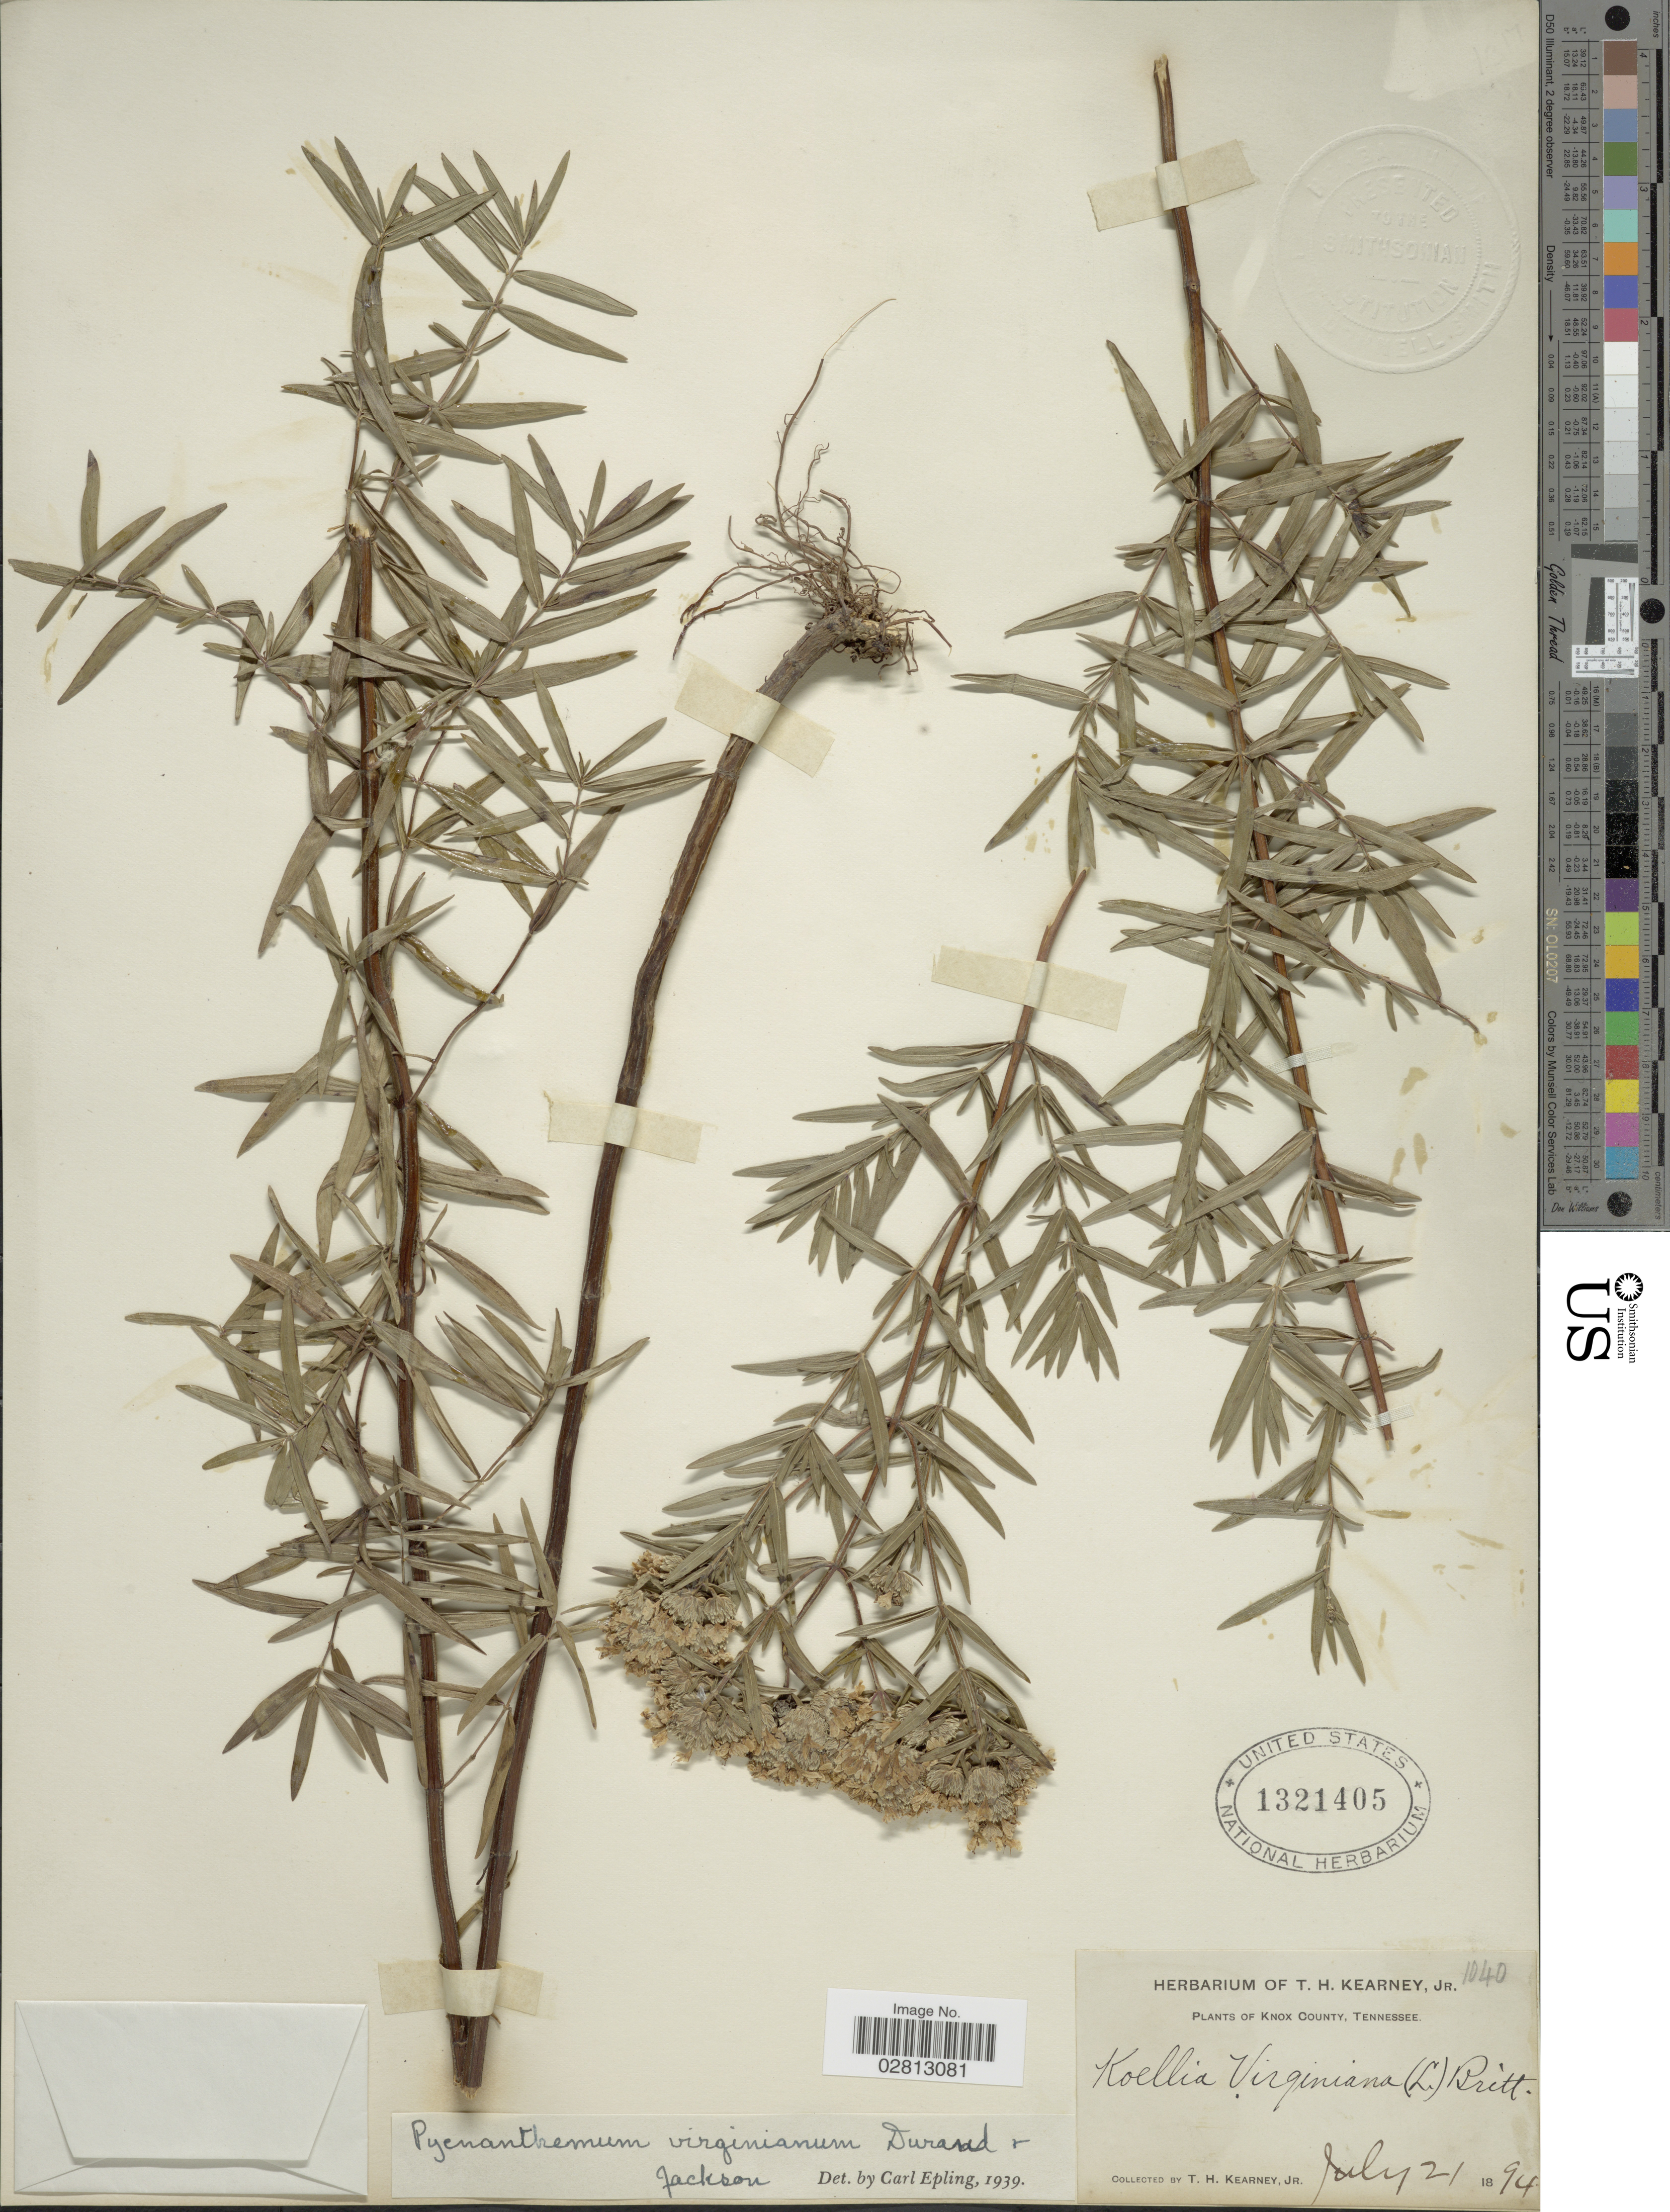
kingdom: Plantae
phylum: Tracheophyta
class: Magnoliopsida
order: Lamiales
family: Lamiaceae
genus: Pycnanthemum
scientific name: Pycnanthemum virginianum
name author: (L.) Durand & B.D. Jacks. ex B.L. Rob. & Fernald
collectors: T. H. Kearney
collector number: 1040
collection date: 1894-07-21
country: United States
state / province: Tennessee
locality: Knox County.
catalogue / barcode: US 1321405